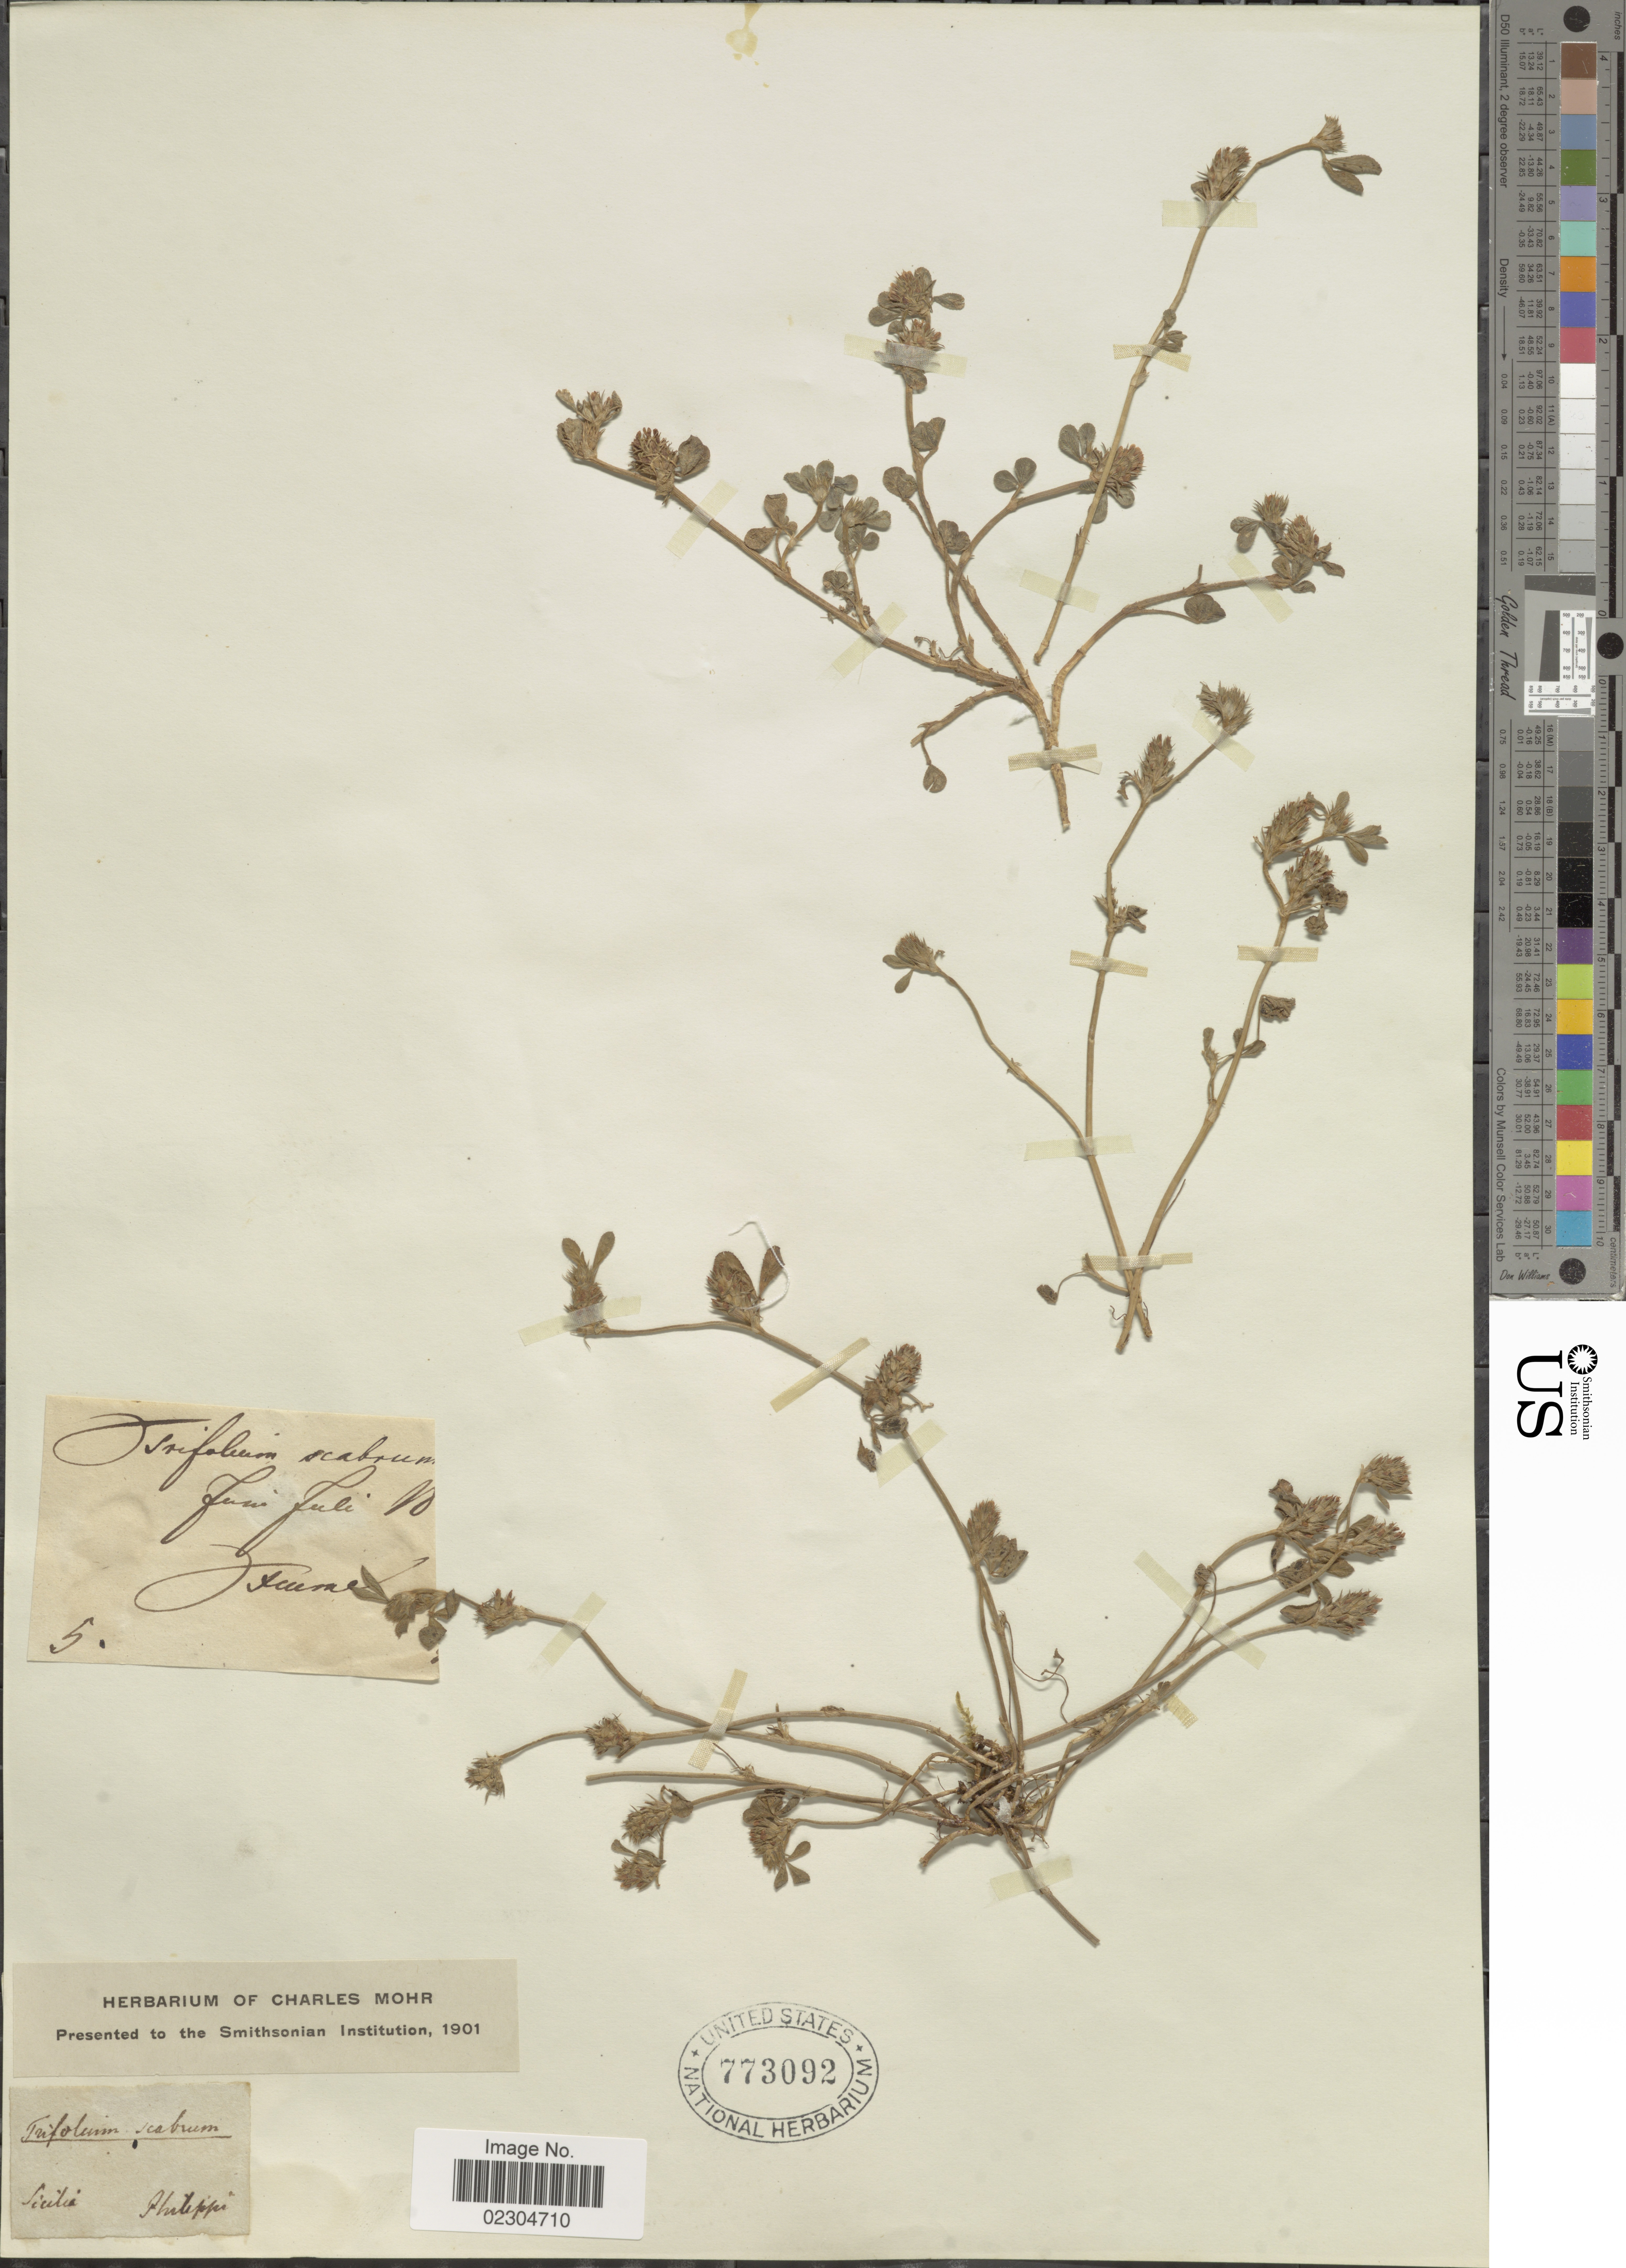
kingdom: Plantae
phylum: Tracheophyta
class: Magnoliopsida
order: Fabales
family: Fabaceae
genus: Trifolium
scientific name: Trifolium scabrum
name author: L.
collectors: -. Philippi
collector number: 5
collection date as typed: Transcribed d/m/y: /6/10 to /7/10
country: Italy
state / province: Siciliana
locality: Sicilia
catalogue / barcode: US 773092